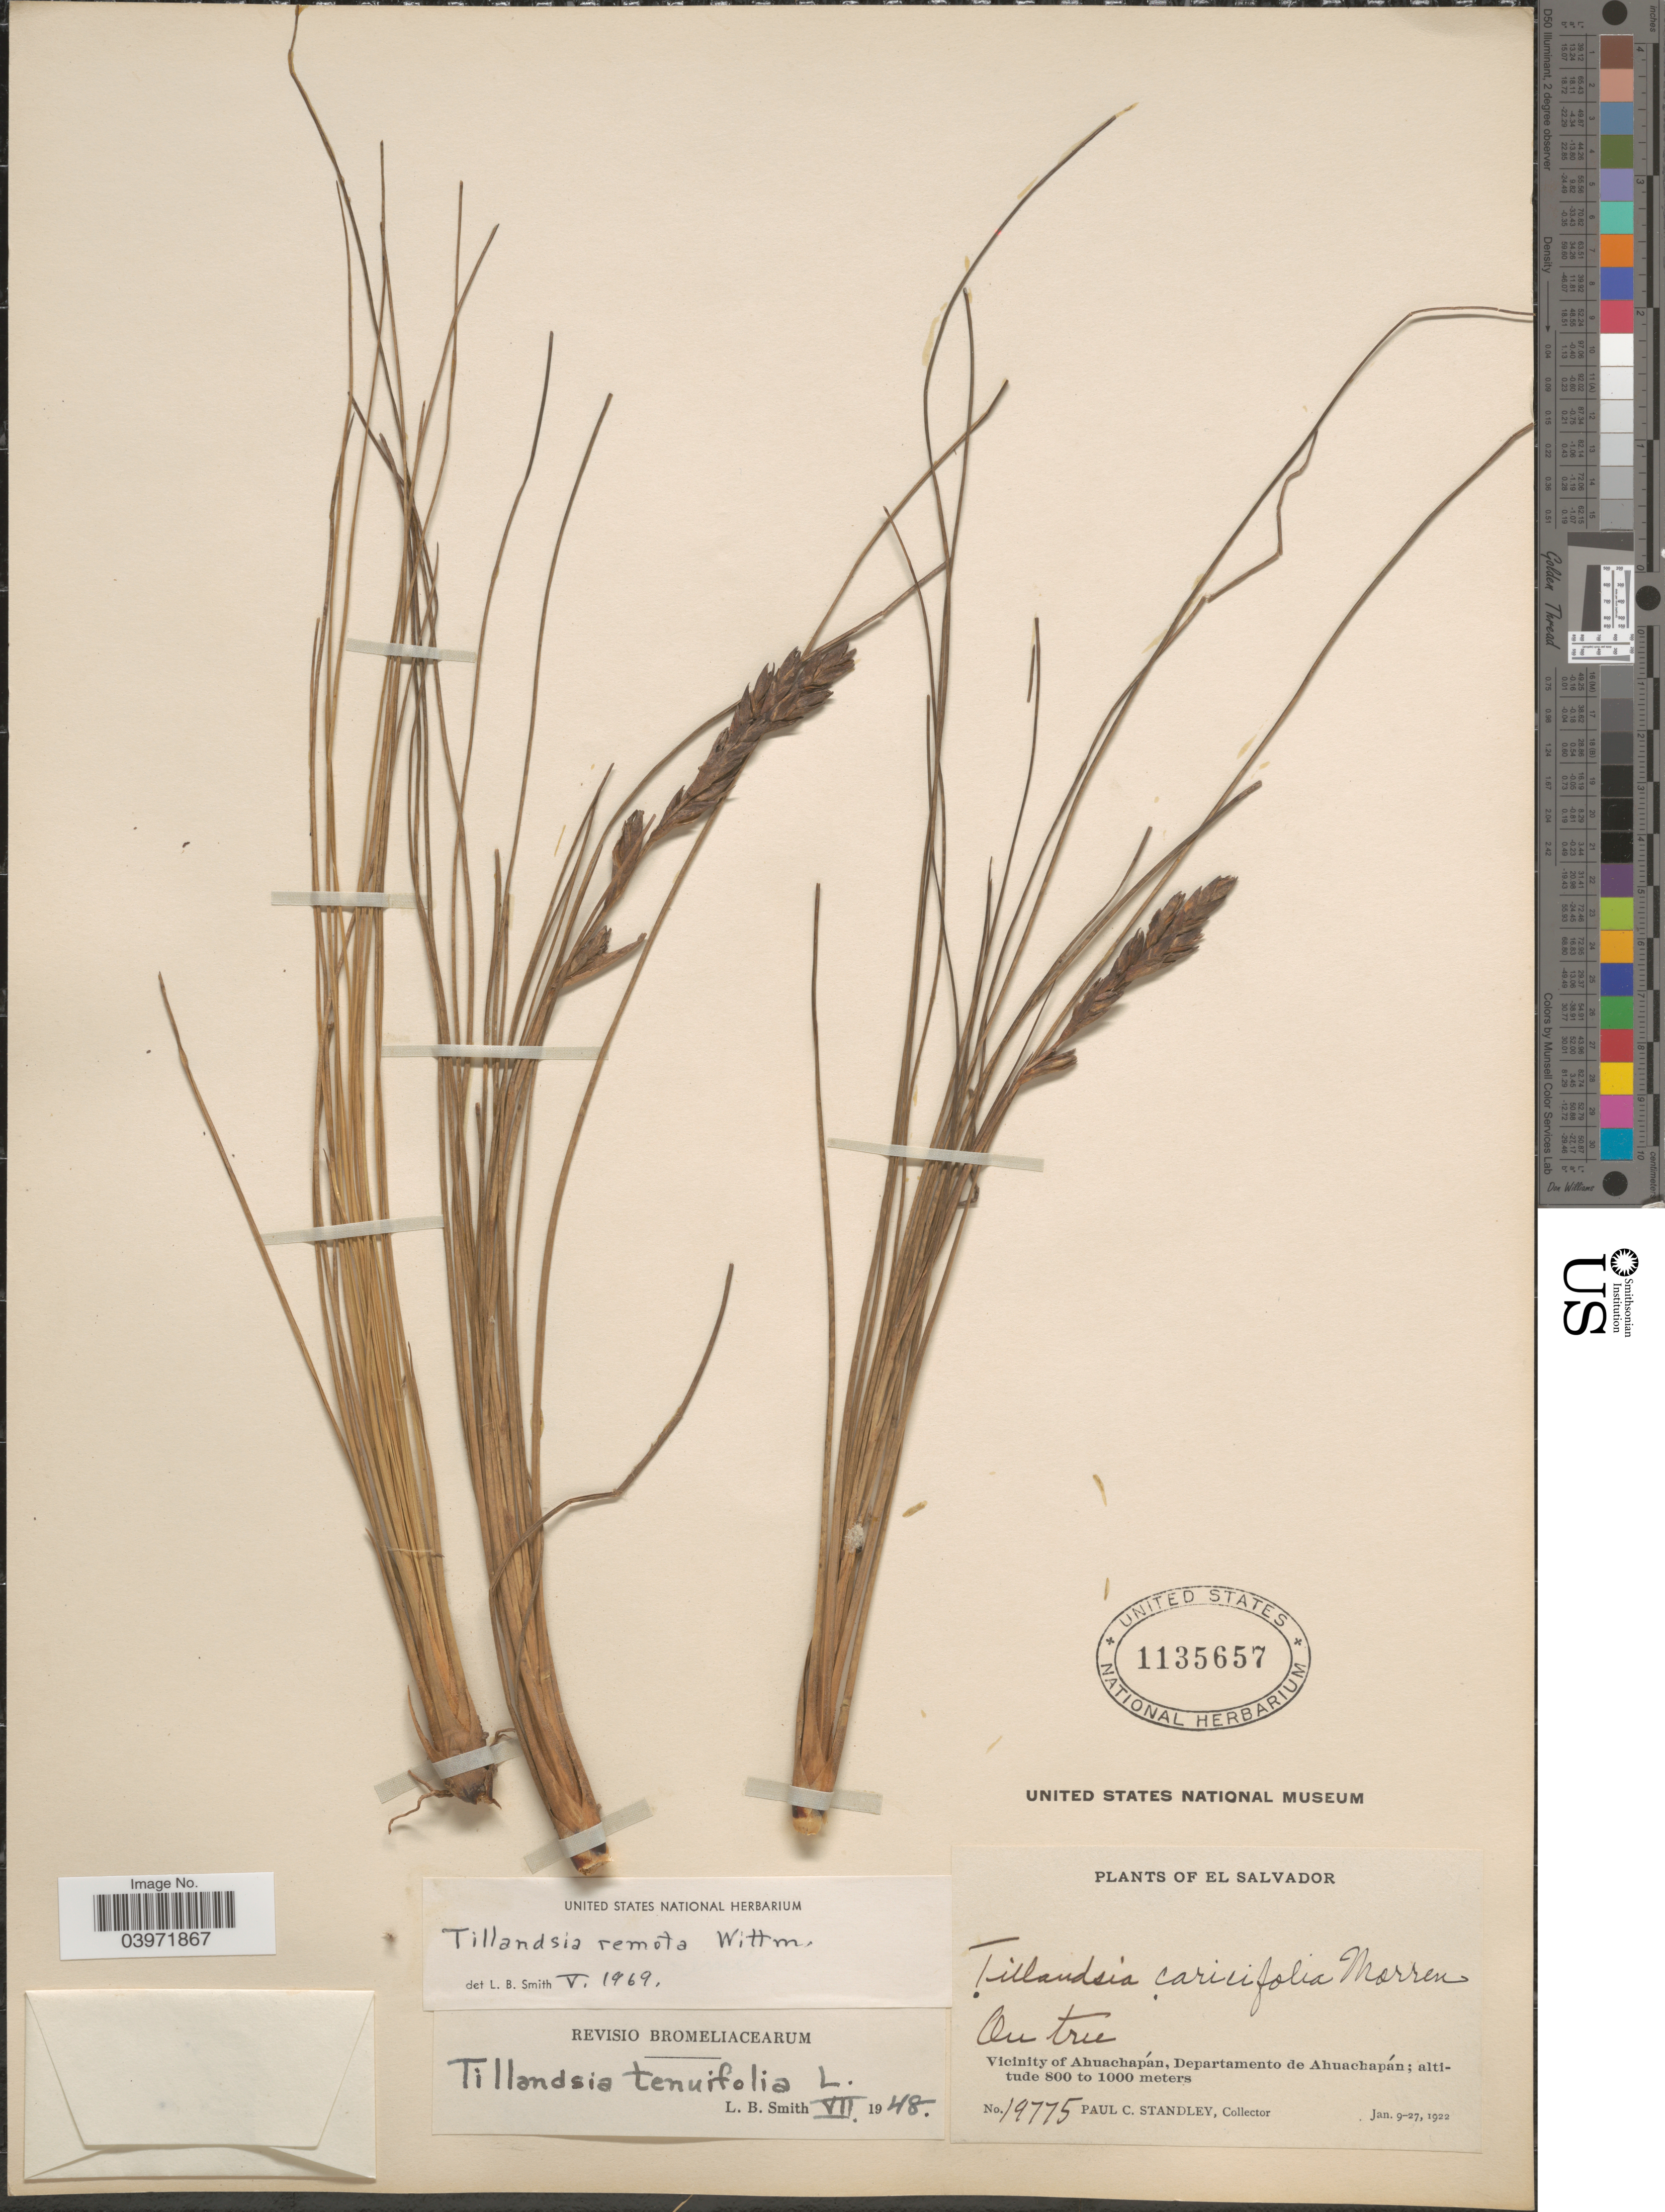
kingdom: Plantae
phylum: Tracheophyta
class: Liliopsida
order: Poales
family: Bromeliaceae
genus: Tillandsia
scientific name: Tillandsia remota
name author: Wittm.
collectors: P. C. Standley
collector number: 19775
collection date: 1922-01-09/1922-01-27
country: El Salvador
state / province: Ahuachapan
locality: Vicinity of Ahuachapán, Departamento de Ahuachapán.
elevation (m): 800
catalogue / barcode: US 1135657